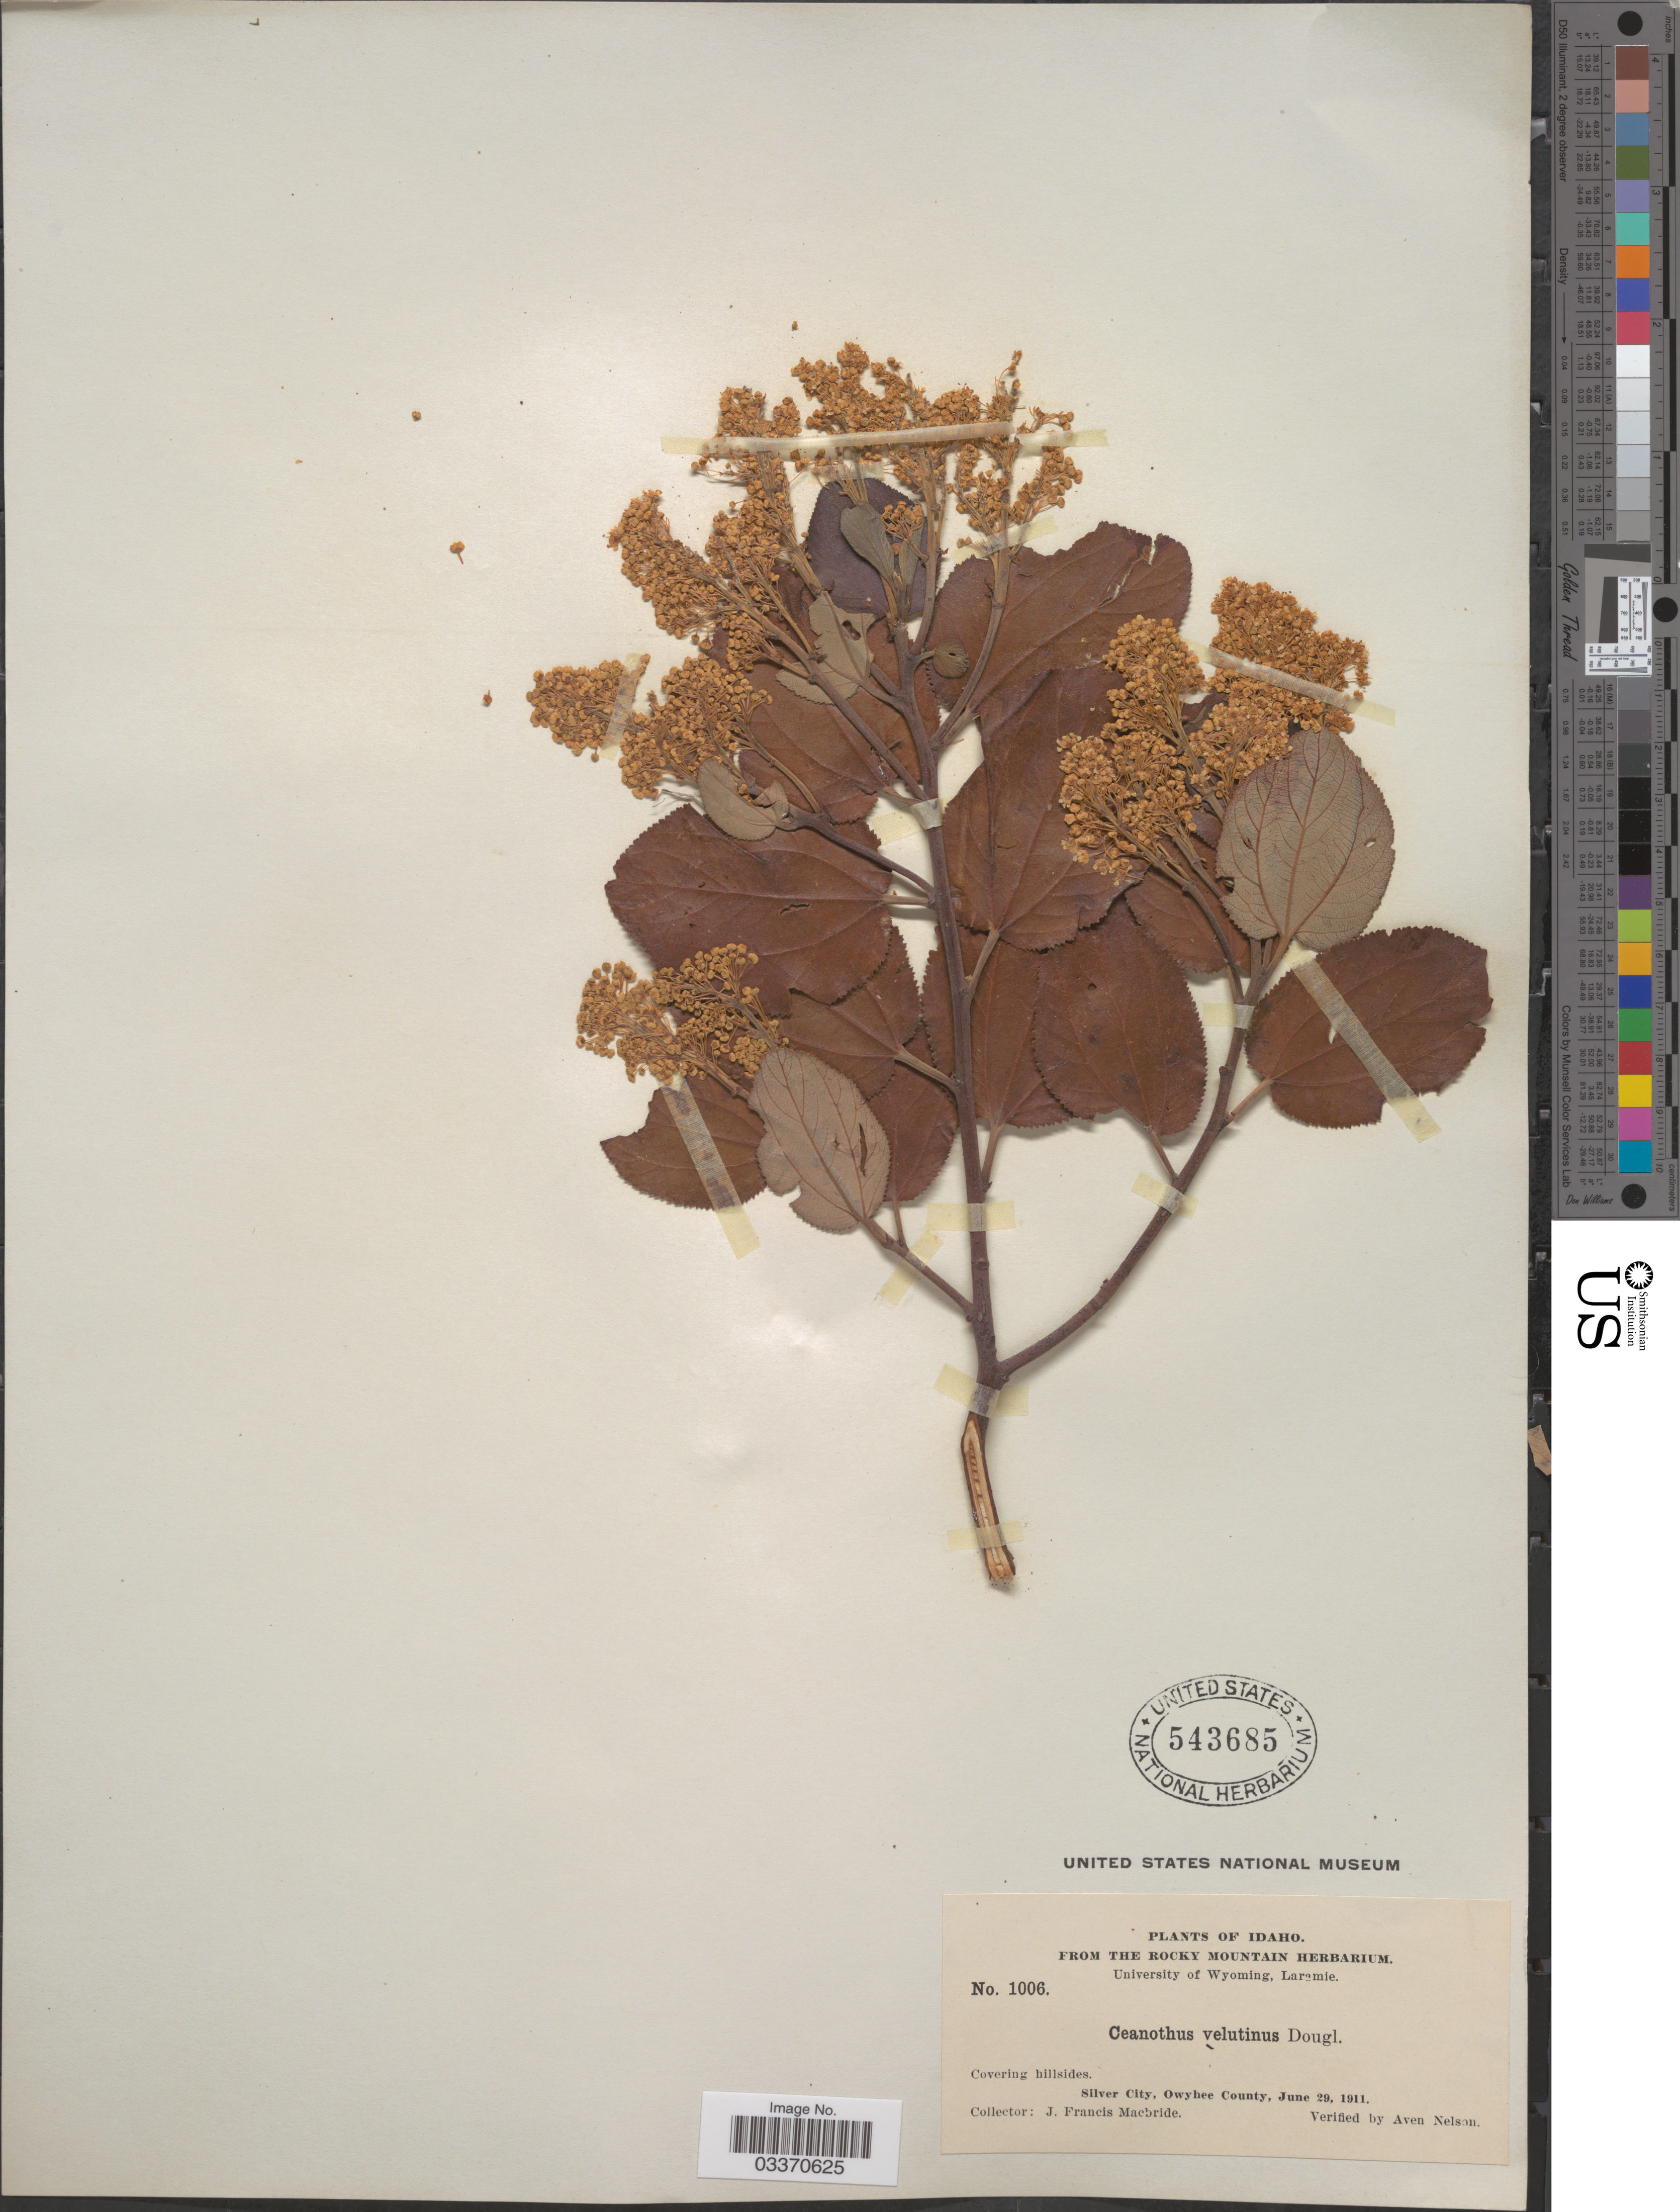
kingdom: Plantae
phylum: Tracheophyta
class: Magnoliopsida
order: Rosales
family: Rhamnaceae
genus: Ceanothus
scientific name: Ceanothus velutinus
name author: Douglas ex Hook.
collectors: J. F. Macbride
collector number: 1006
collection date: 1911-06-29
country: United States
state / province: Idaho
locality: Silver City, Owyhee County.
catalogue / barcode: US 543685